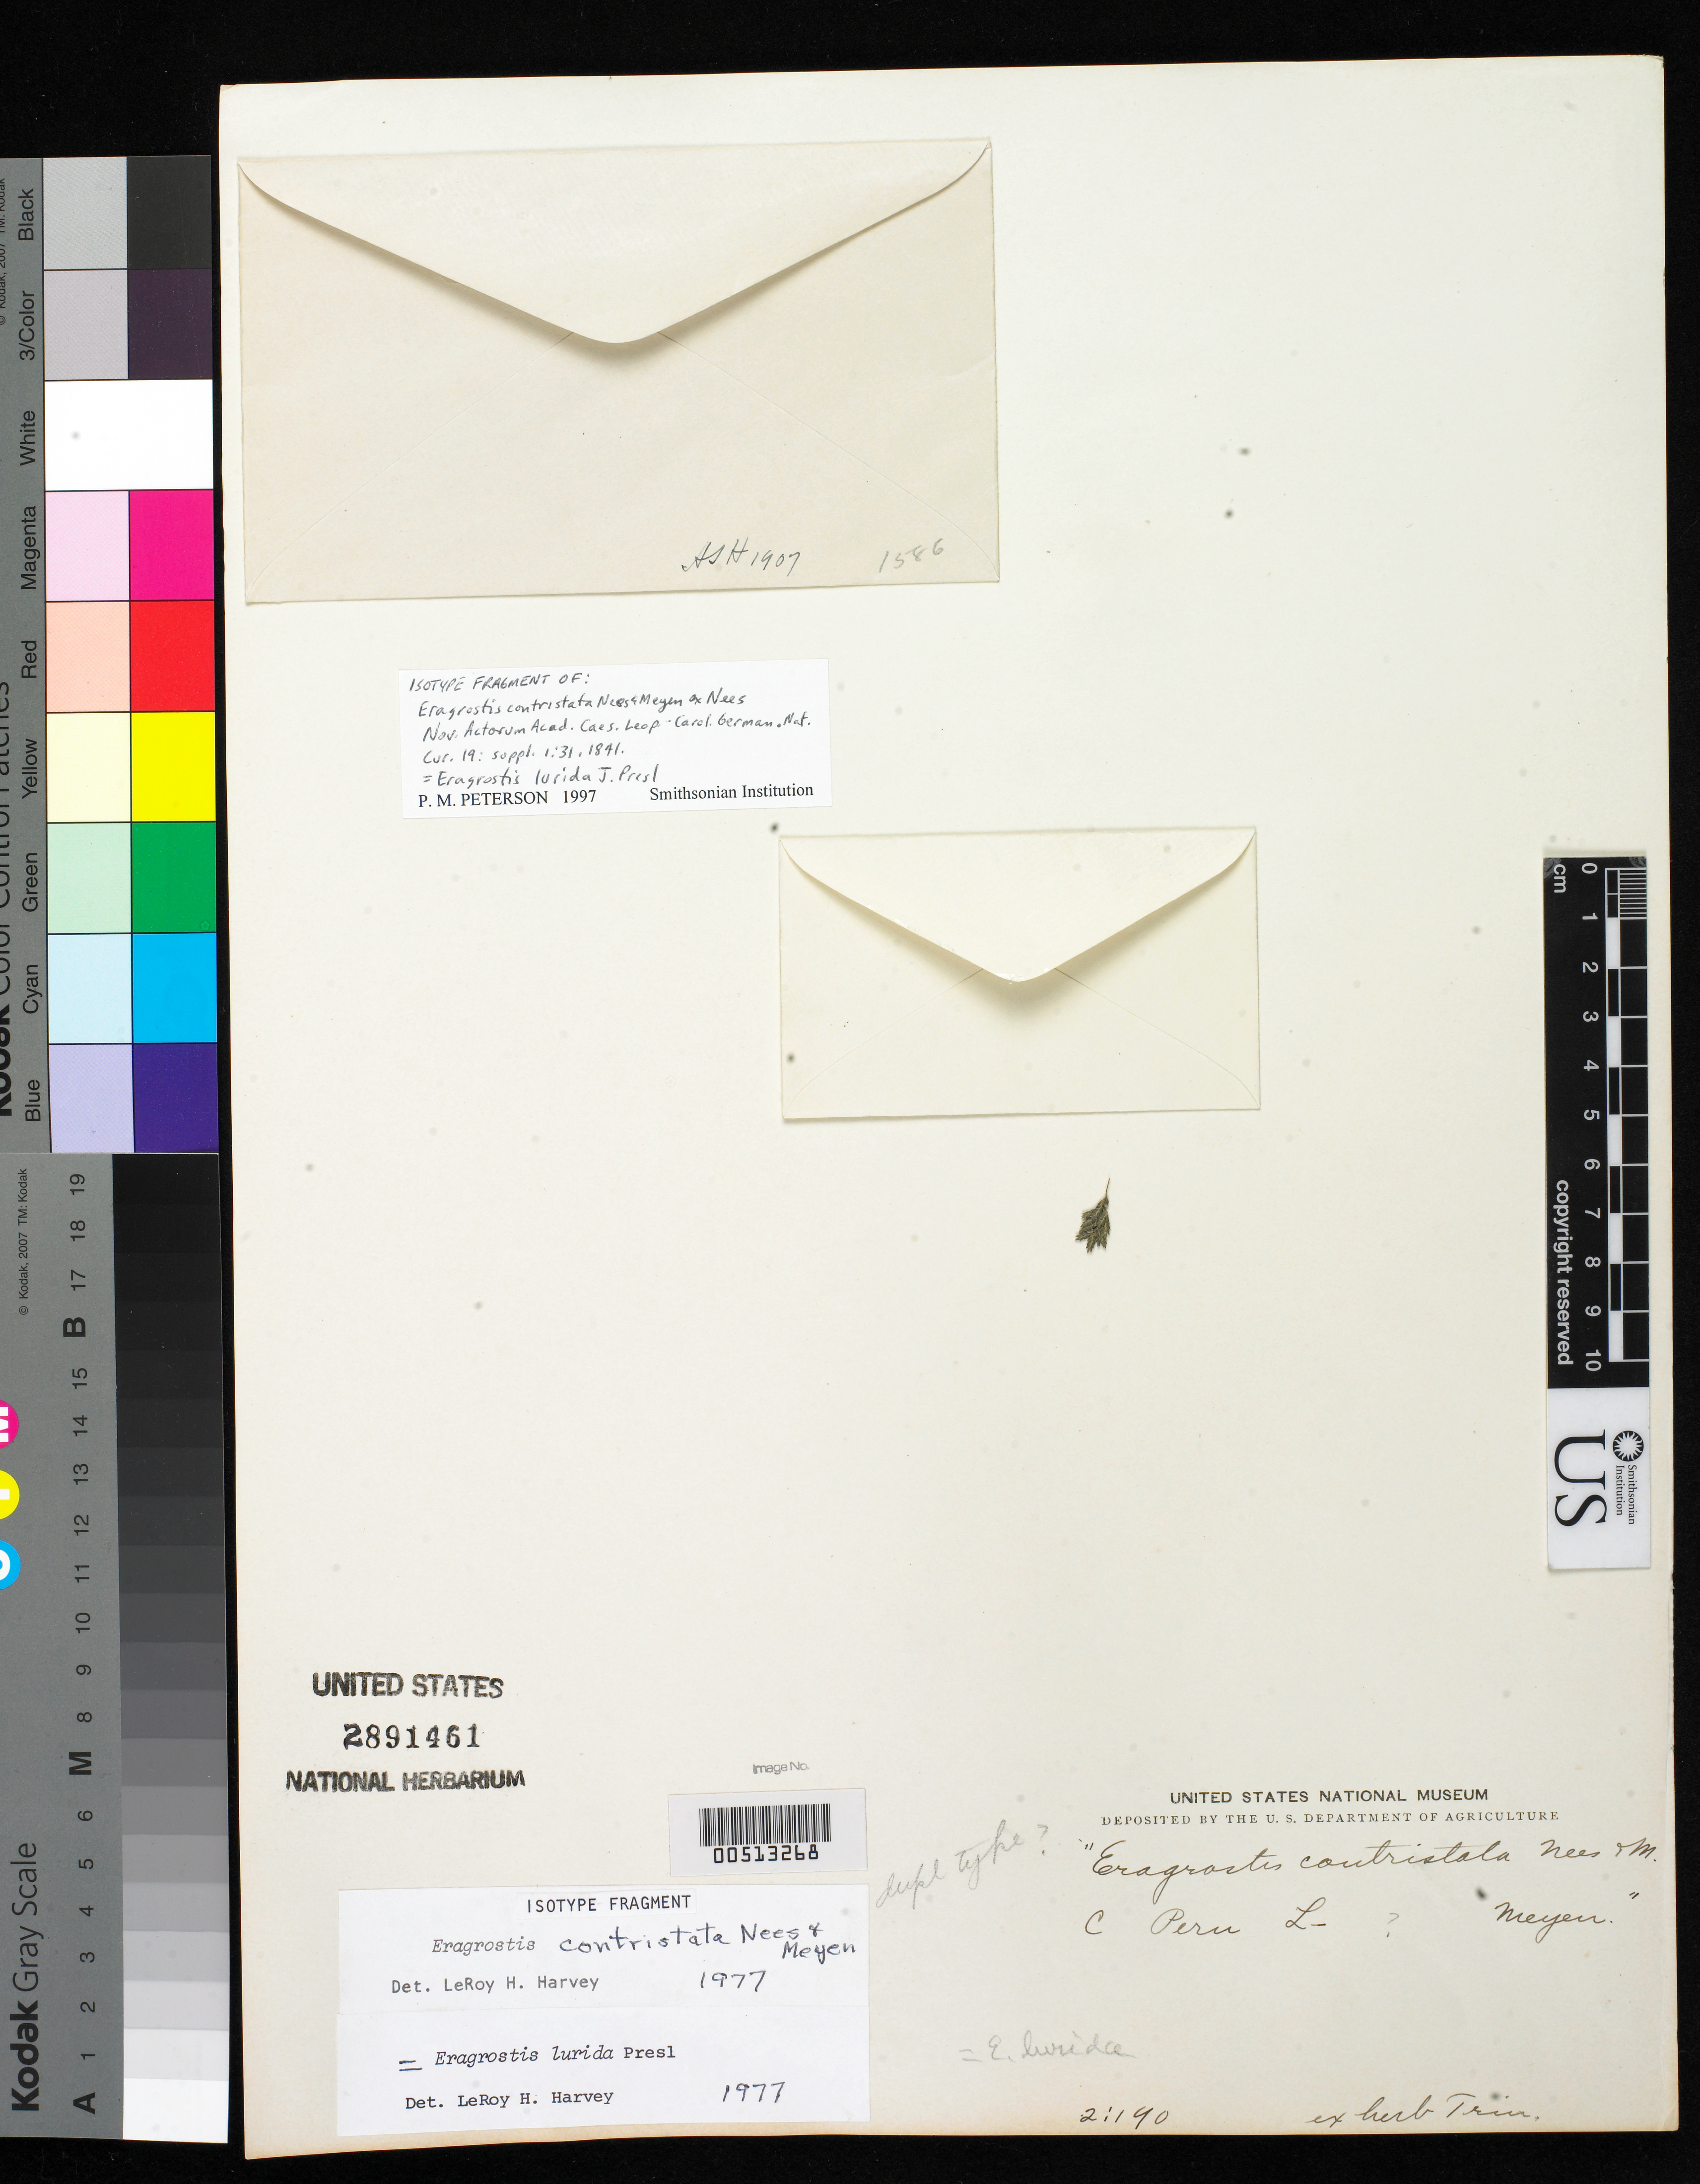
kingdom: Plantae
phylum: Tracheophyta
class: Liliopsida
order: Poales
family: Poaceae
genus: Eragrostis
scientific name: Eragrostis contristata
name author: Nees & Meyen in Nees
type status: Type Fragment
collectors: F. J. F. Meyen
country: Peru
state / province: San Martín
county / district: Mariscal Cáceres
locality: Rio Huallaga, margen Derecha del; Balsa Probana; dtto. Tocache Nuevo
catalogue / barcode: US 2891461